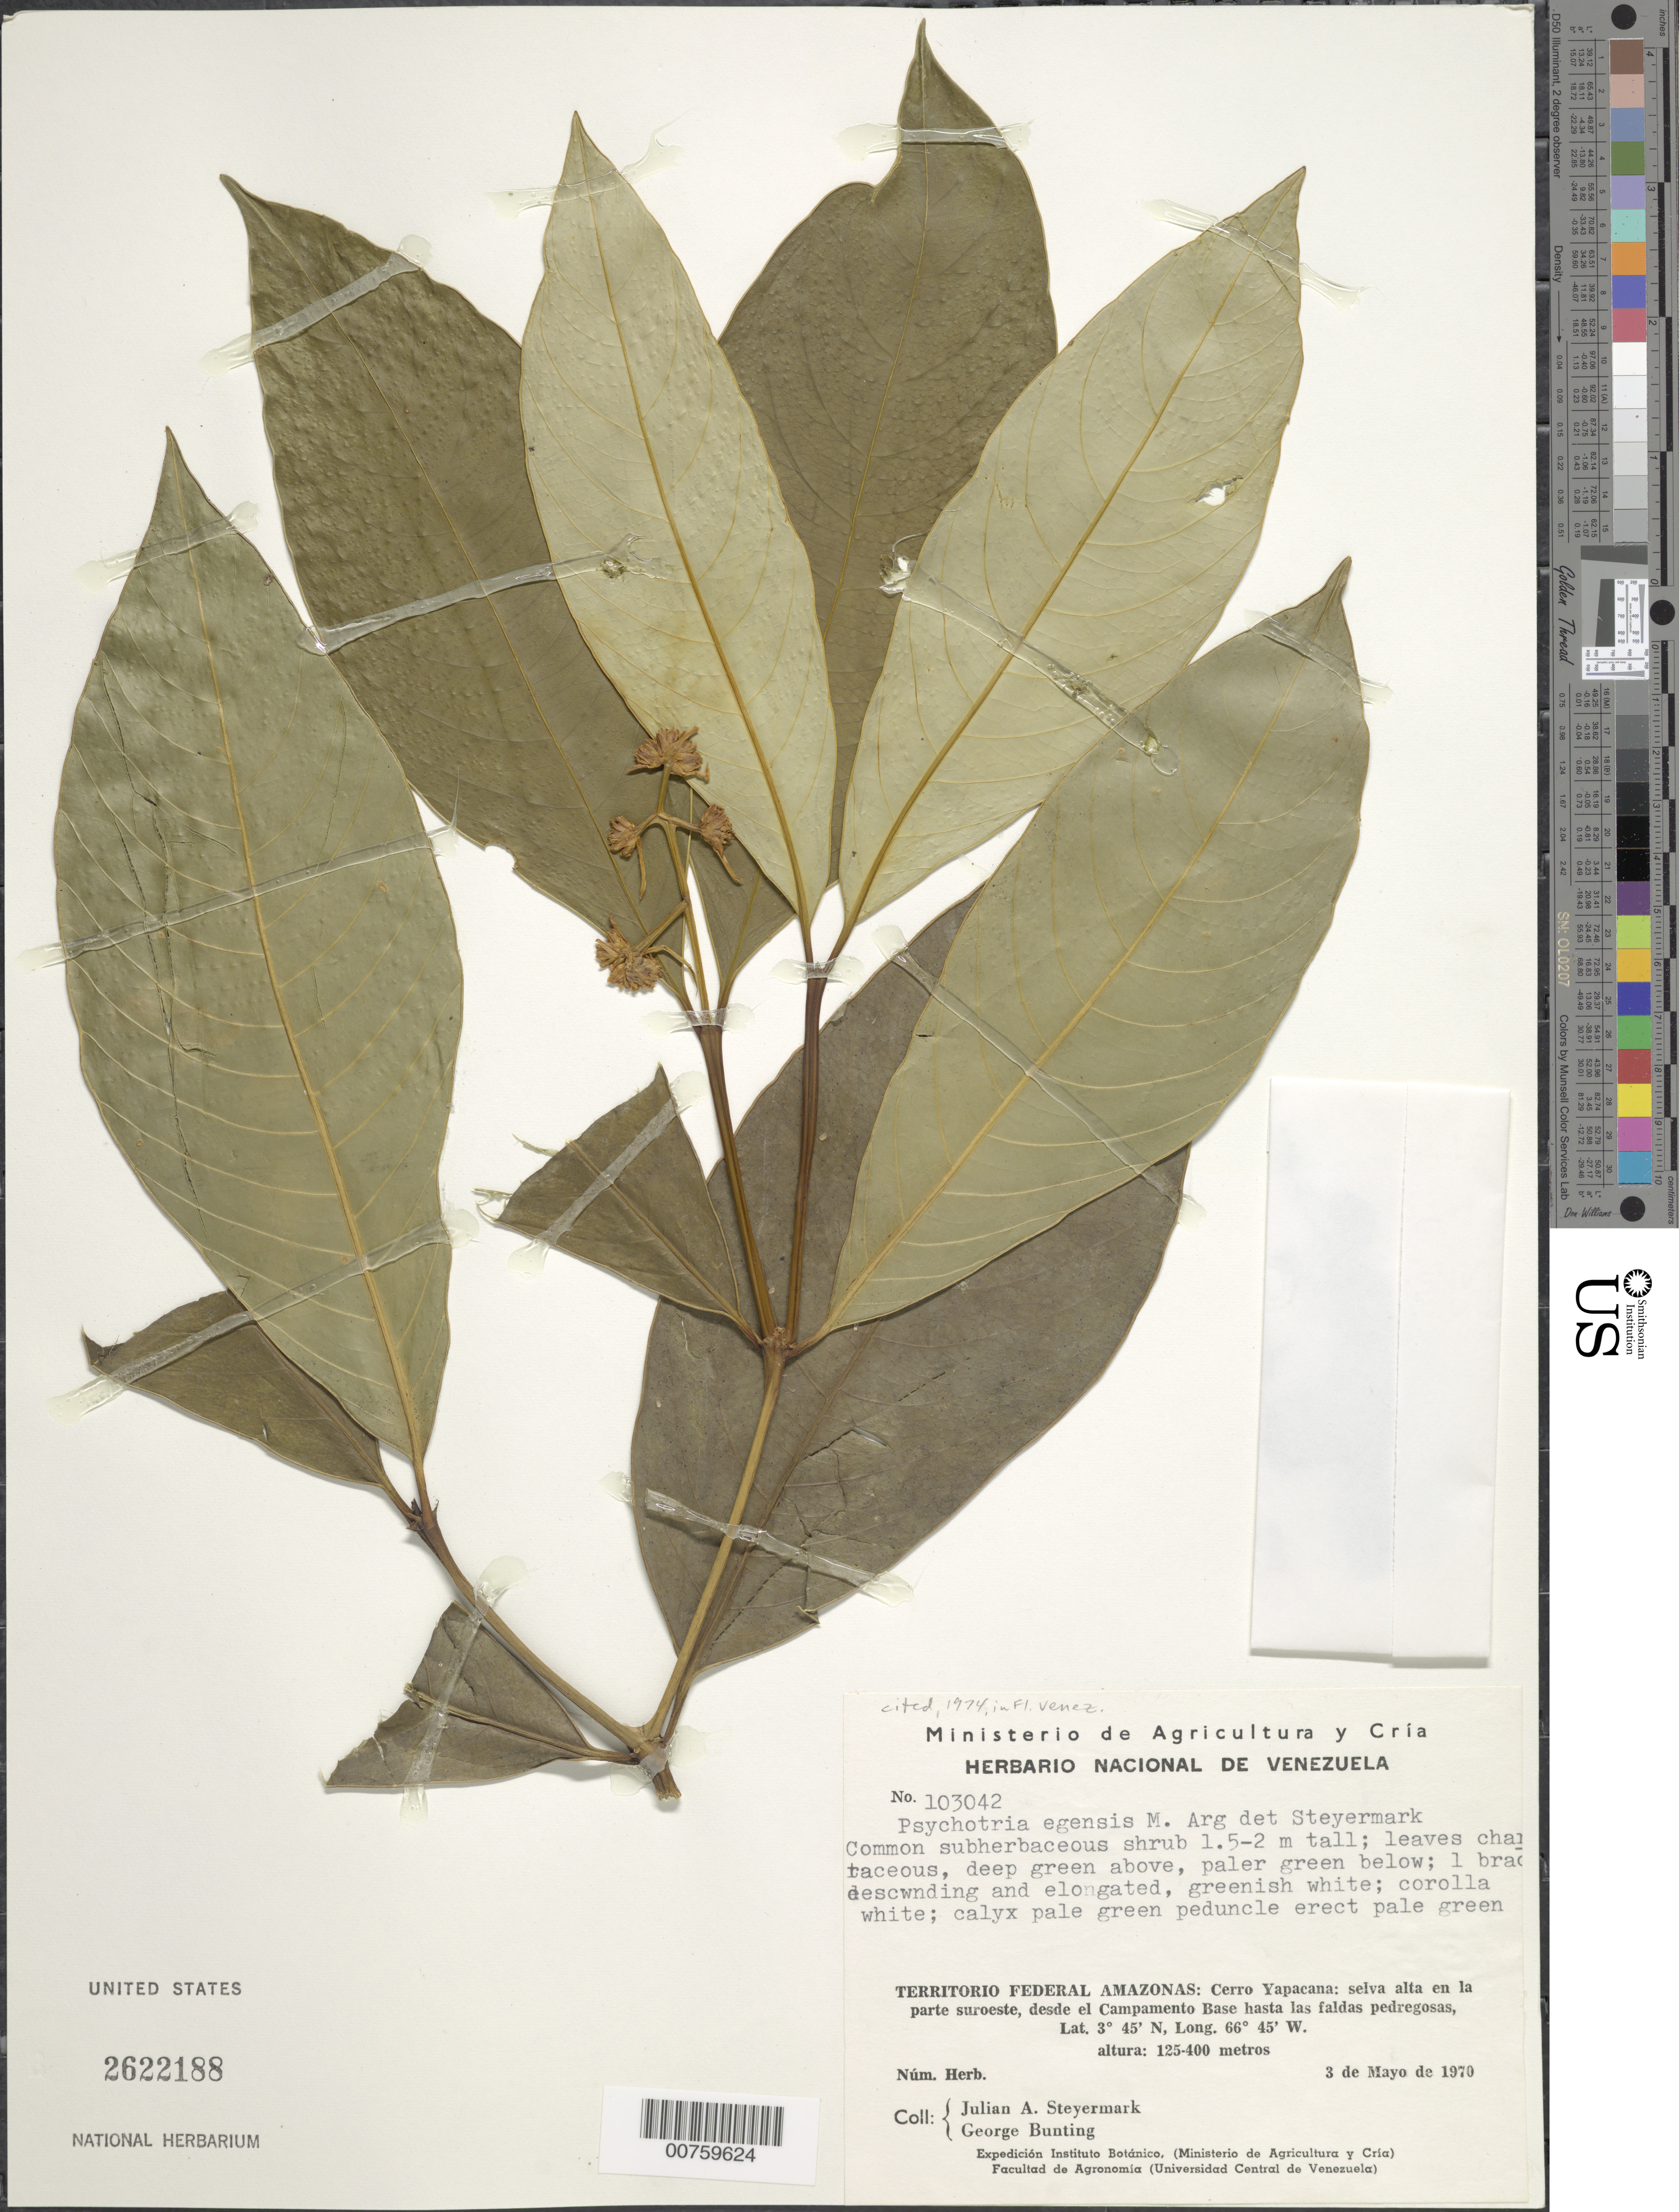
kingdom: Plantae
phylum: Tracheophyta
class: Magnoliopsida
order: Gentianales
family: Rubiaceae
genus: Psychotria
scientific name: Psychotria egensis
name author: Müll. Arg.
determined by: Steyermark, Julian A., (VEN)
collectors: J. Steyermark & G. S. Bunting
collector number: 103042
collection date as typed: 3-May-70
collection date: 1970-05-03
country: Venezuela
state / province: Amazonas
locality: Cerro Yapacána, parte suroeste, desde el Campamento Base hasta las faldas pedregosas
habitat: High forest in the southwestern part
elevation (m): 125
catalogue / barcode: US 2622188